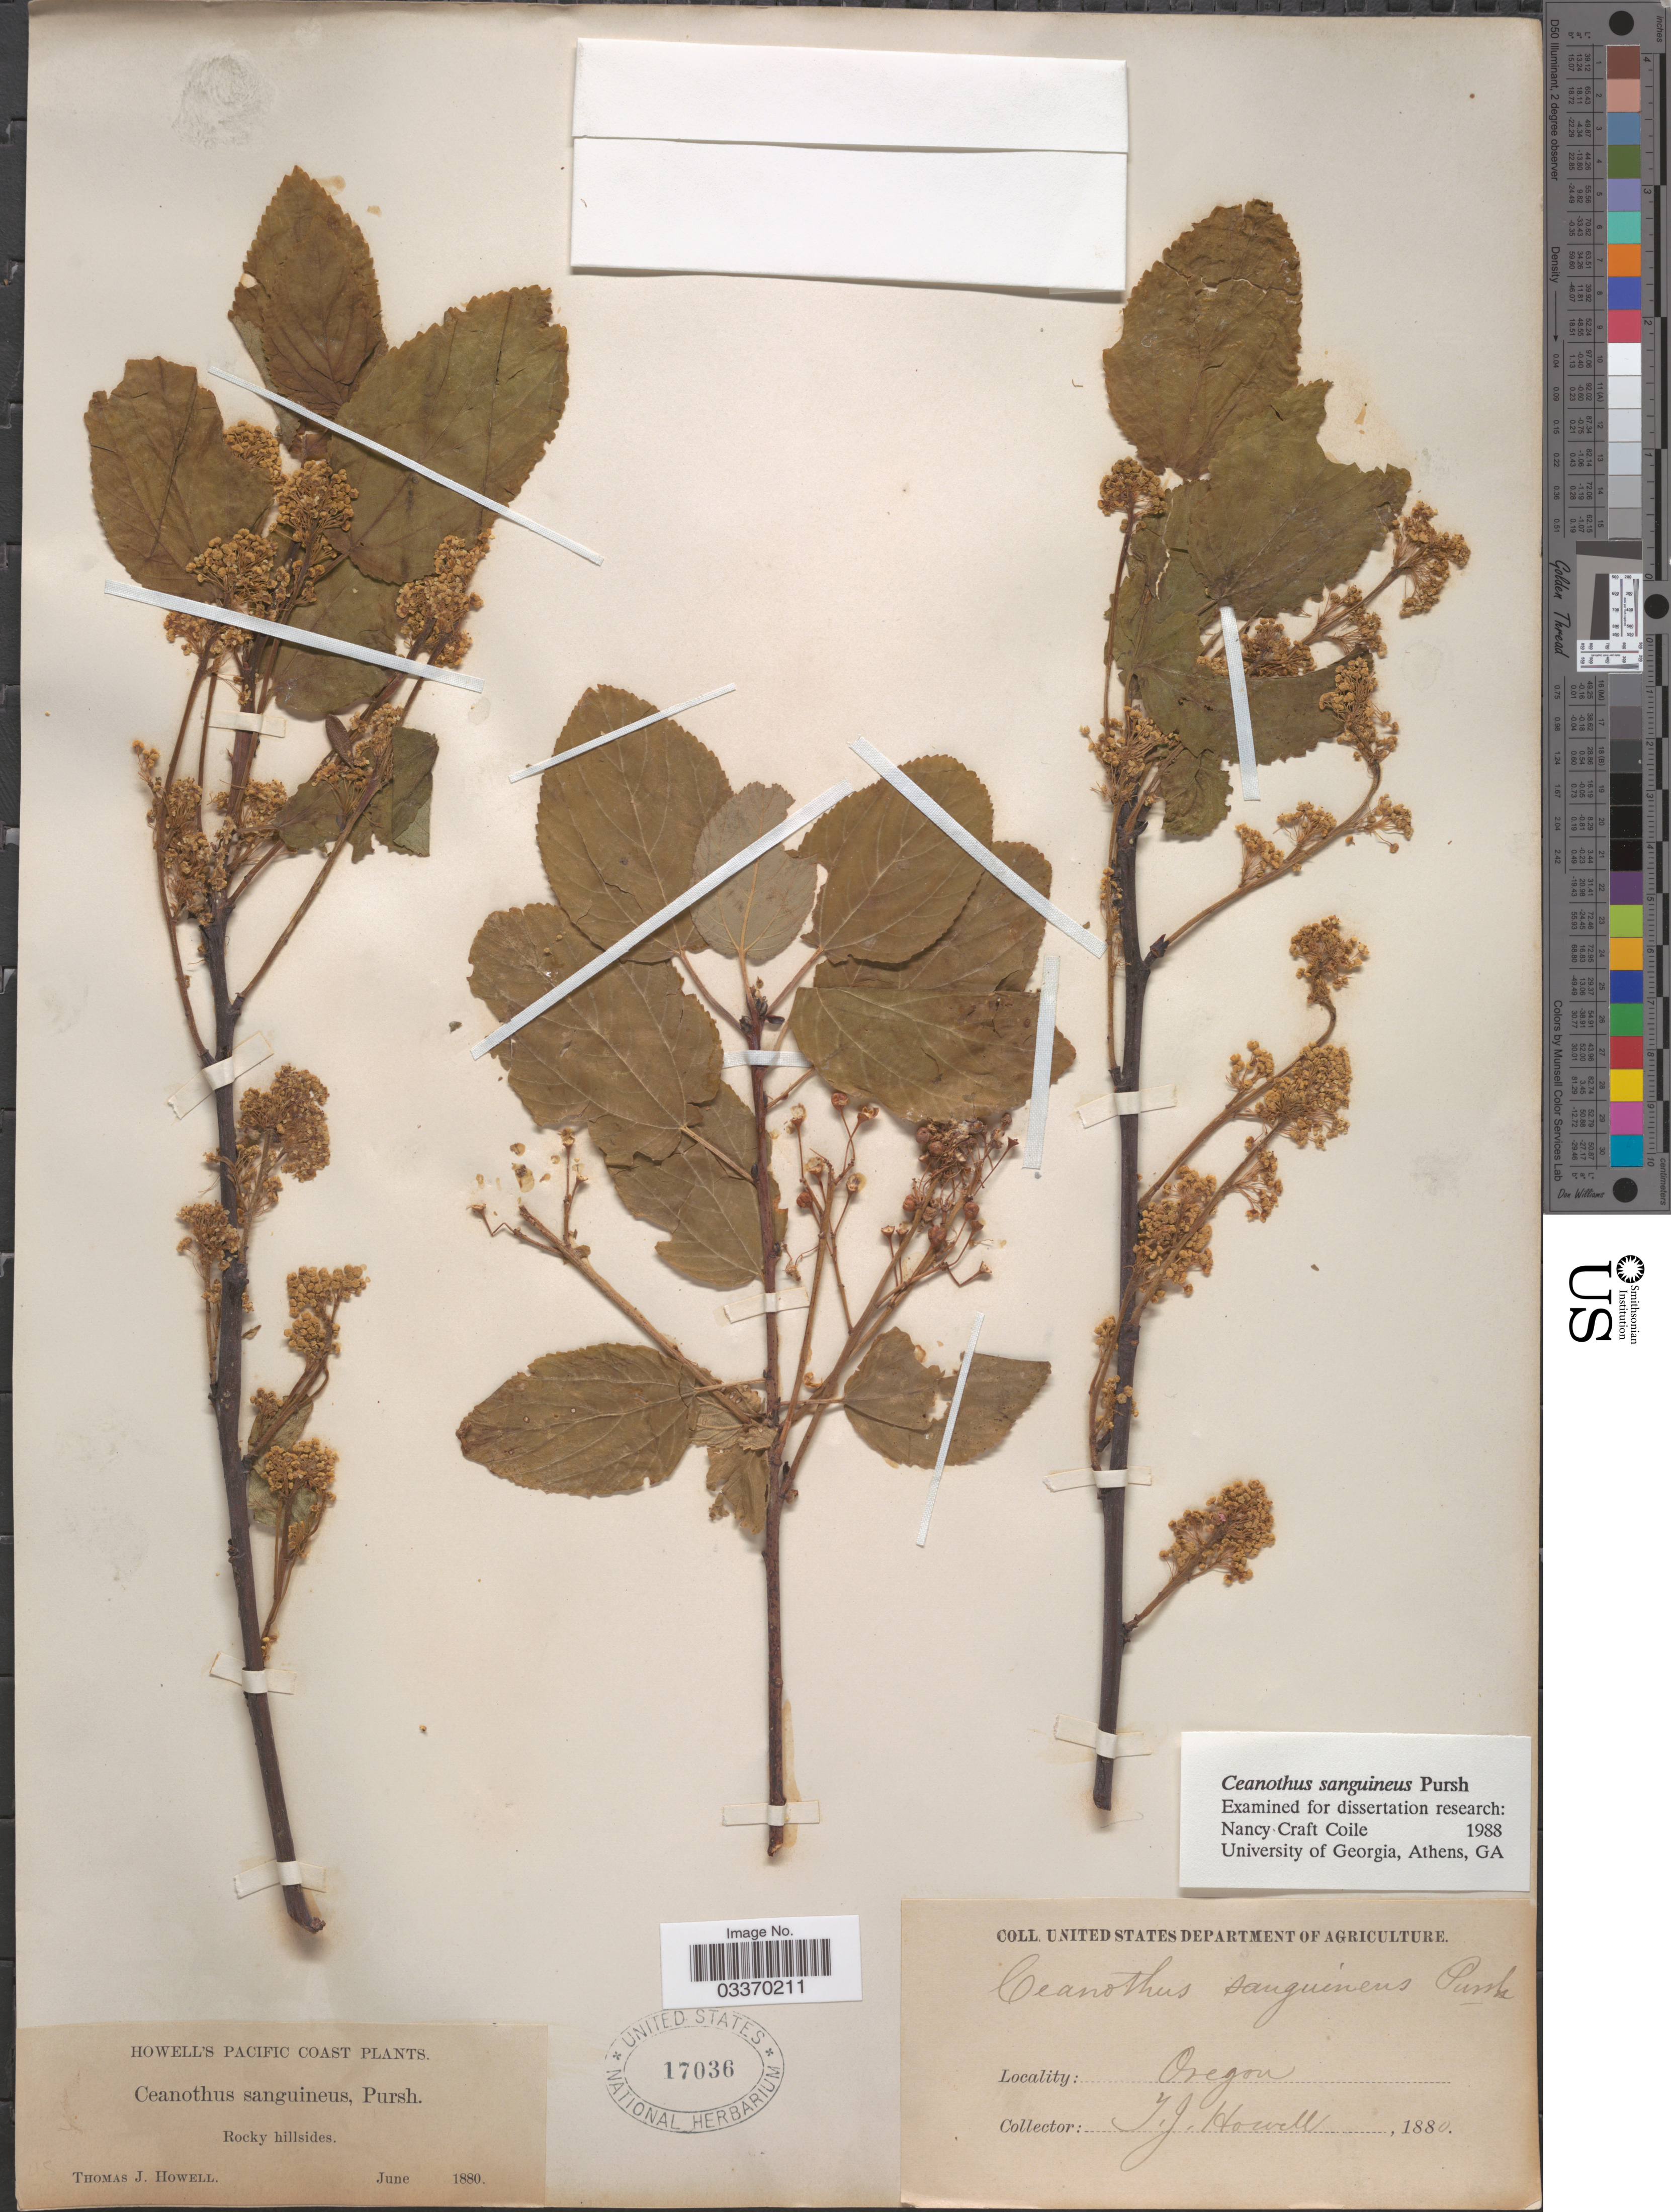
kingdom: Plantae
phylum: Tracheophyta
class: Magnoliopsida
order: Rosales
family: Rhamnaceae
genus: Ceanothus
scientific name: Ceanothus sanguineus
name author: Pursh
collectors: T. J. Howell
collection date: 1880-06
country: United States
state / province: Oregon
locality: Pacific Coast, Rocky hillsides.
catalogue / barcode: US 17036